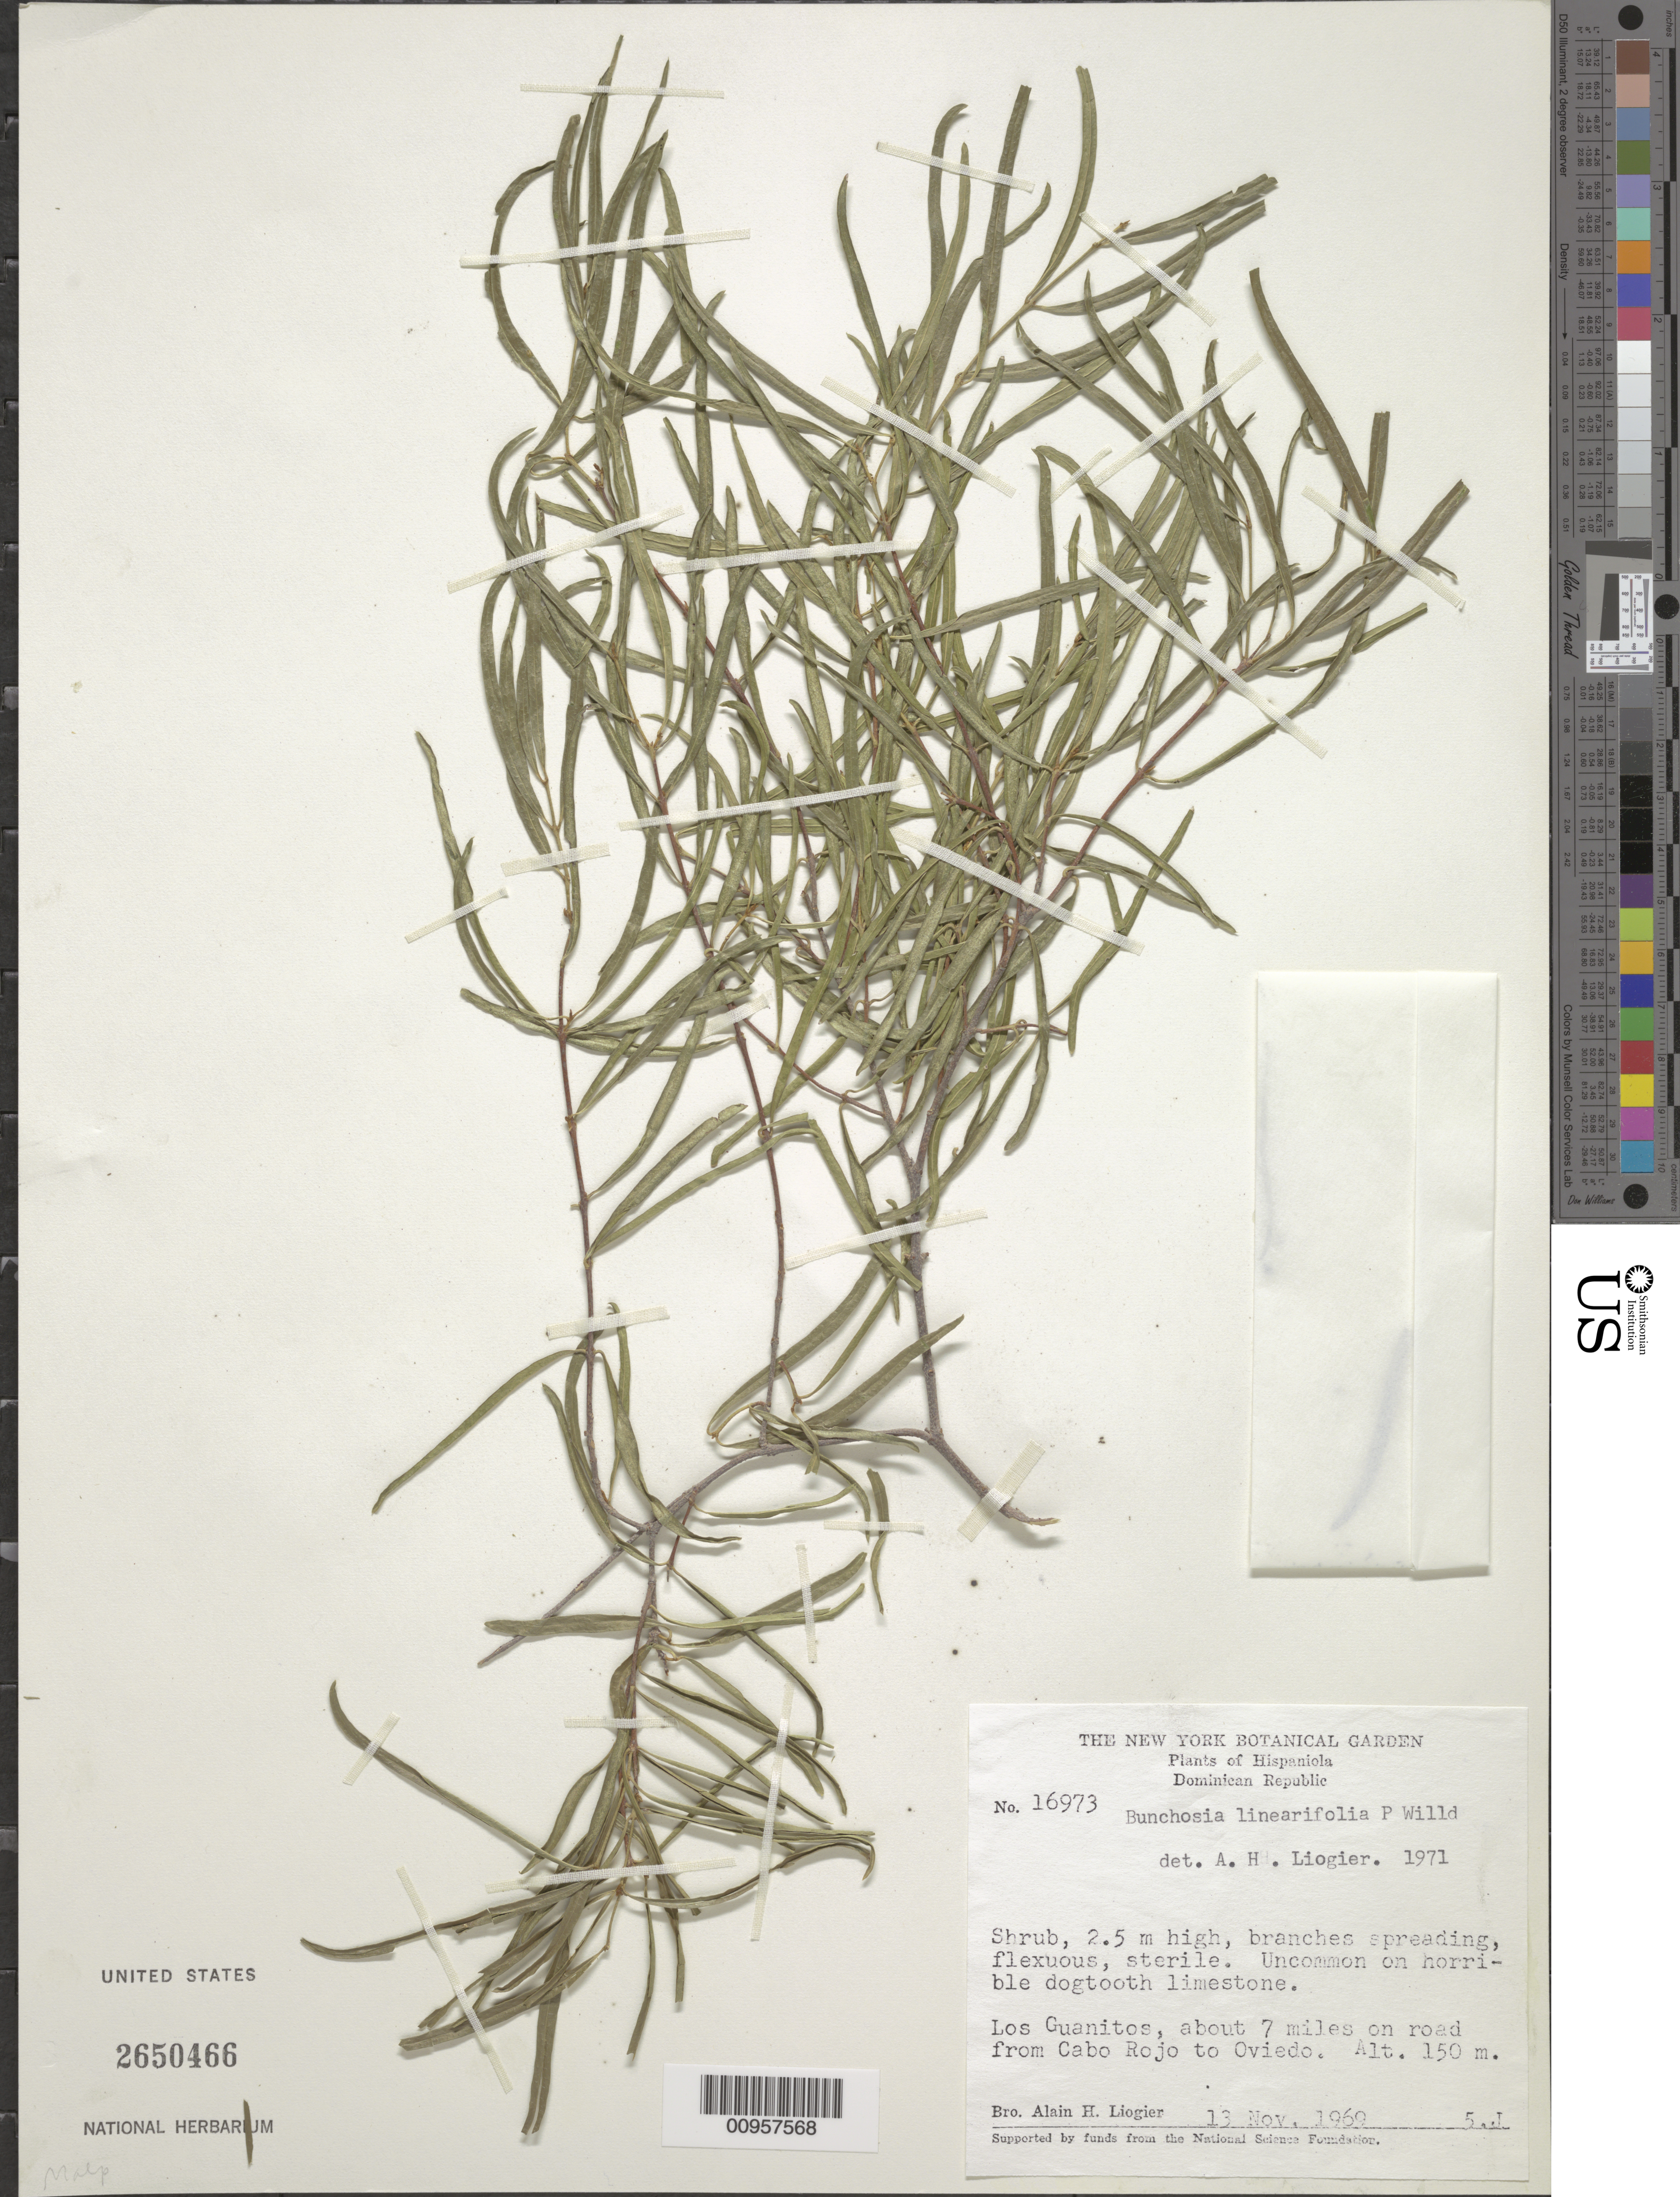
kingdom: Plantae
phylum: Tracheophyta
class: Magnoliopsida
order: Malpighiales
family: Malpighiaceae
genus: Bunchosia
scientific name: Bunchosia linearifolia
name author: P. Wilson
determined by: Liogier, Alain H.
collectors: A. H. Liogier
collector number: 16973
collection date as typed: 13 Nov 1969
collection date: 1969-11-13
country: Dominican Republic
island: Hispaniola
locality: Los Guanitos, about 7 miles on road from Cabo Rojo to Oviedo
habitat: On horrible dogtooth limestone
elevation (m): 150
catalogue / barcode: US 2650466